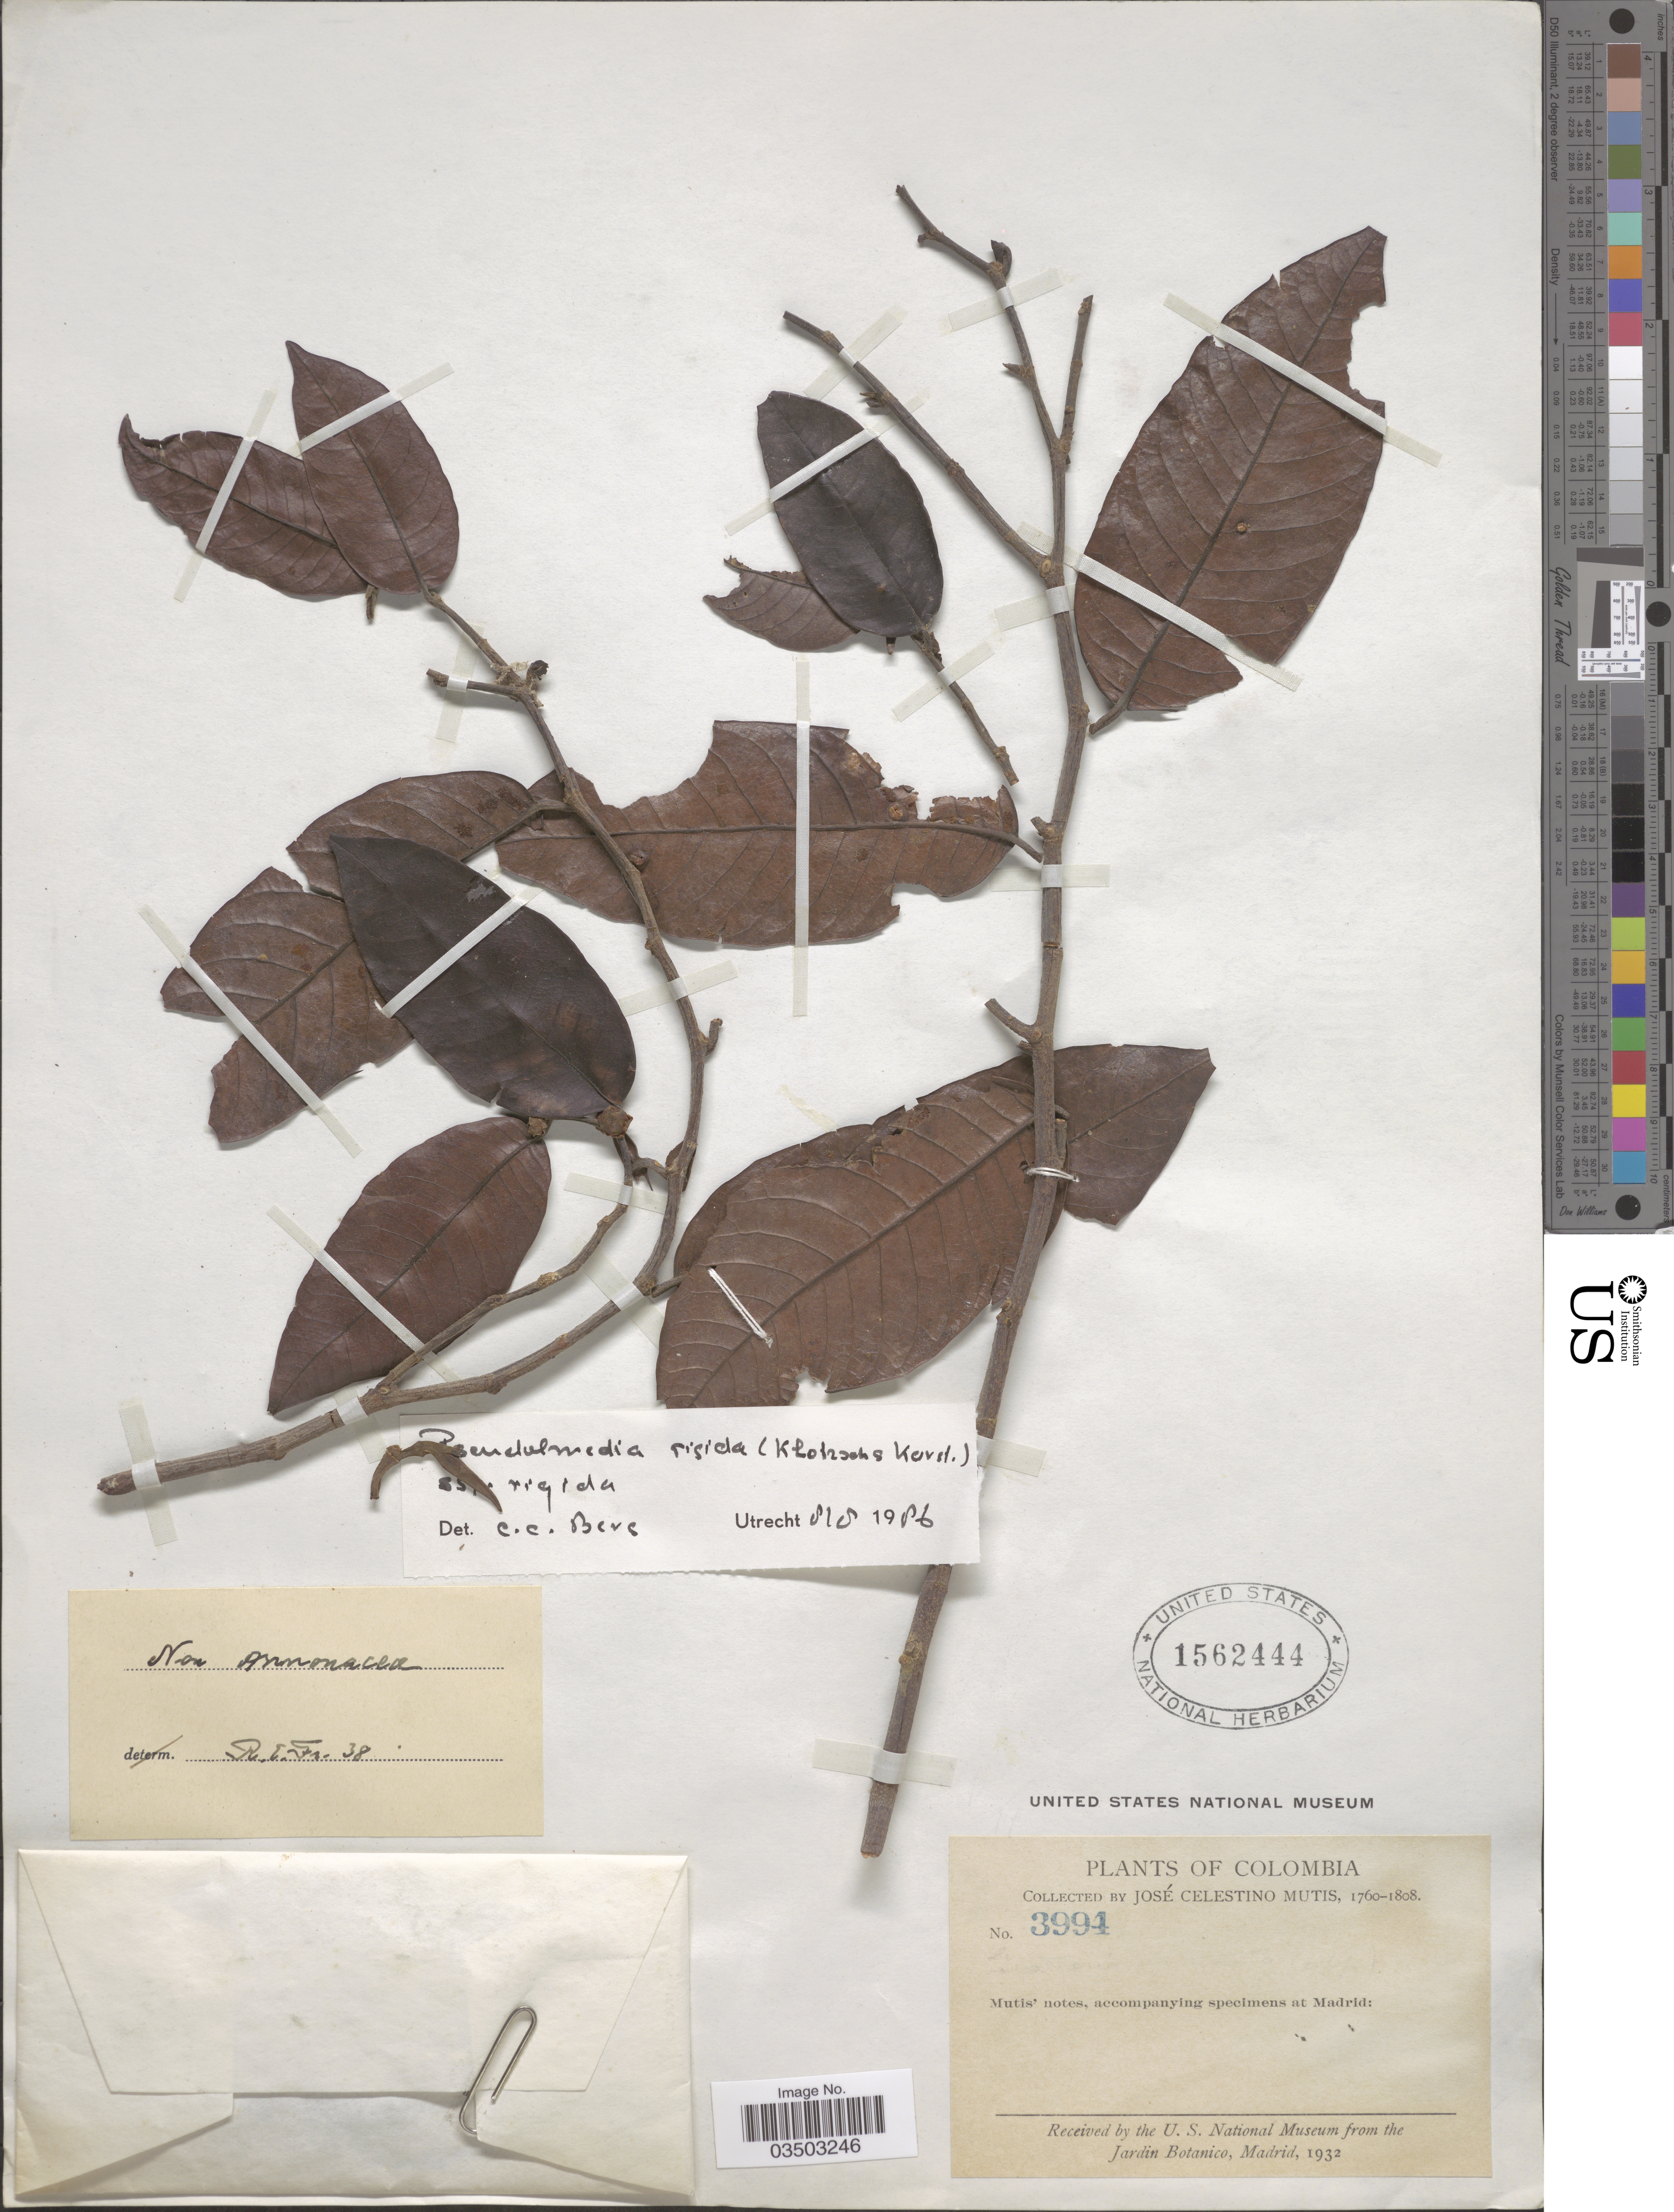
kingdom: Plantae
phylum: Tracheophyta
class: Magnoliopsida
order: Rosales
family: Moraceae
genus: Pseudolmedia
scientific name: Pseudolmedia rigida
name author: (Klotzsch & H. Karst.) Cuatrec.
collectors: J. C. B. Mutis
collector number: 3994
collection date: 1760/1808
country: Colombia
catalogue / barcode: US 1562444